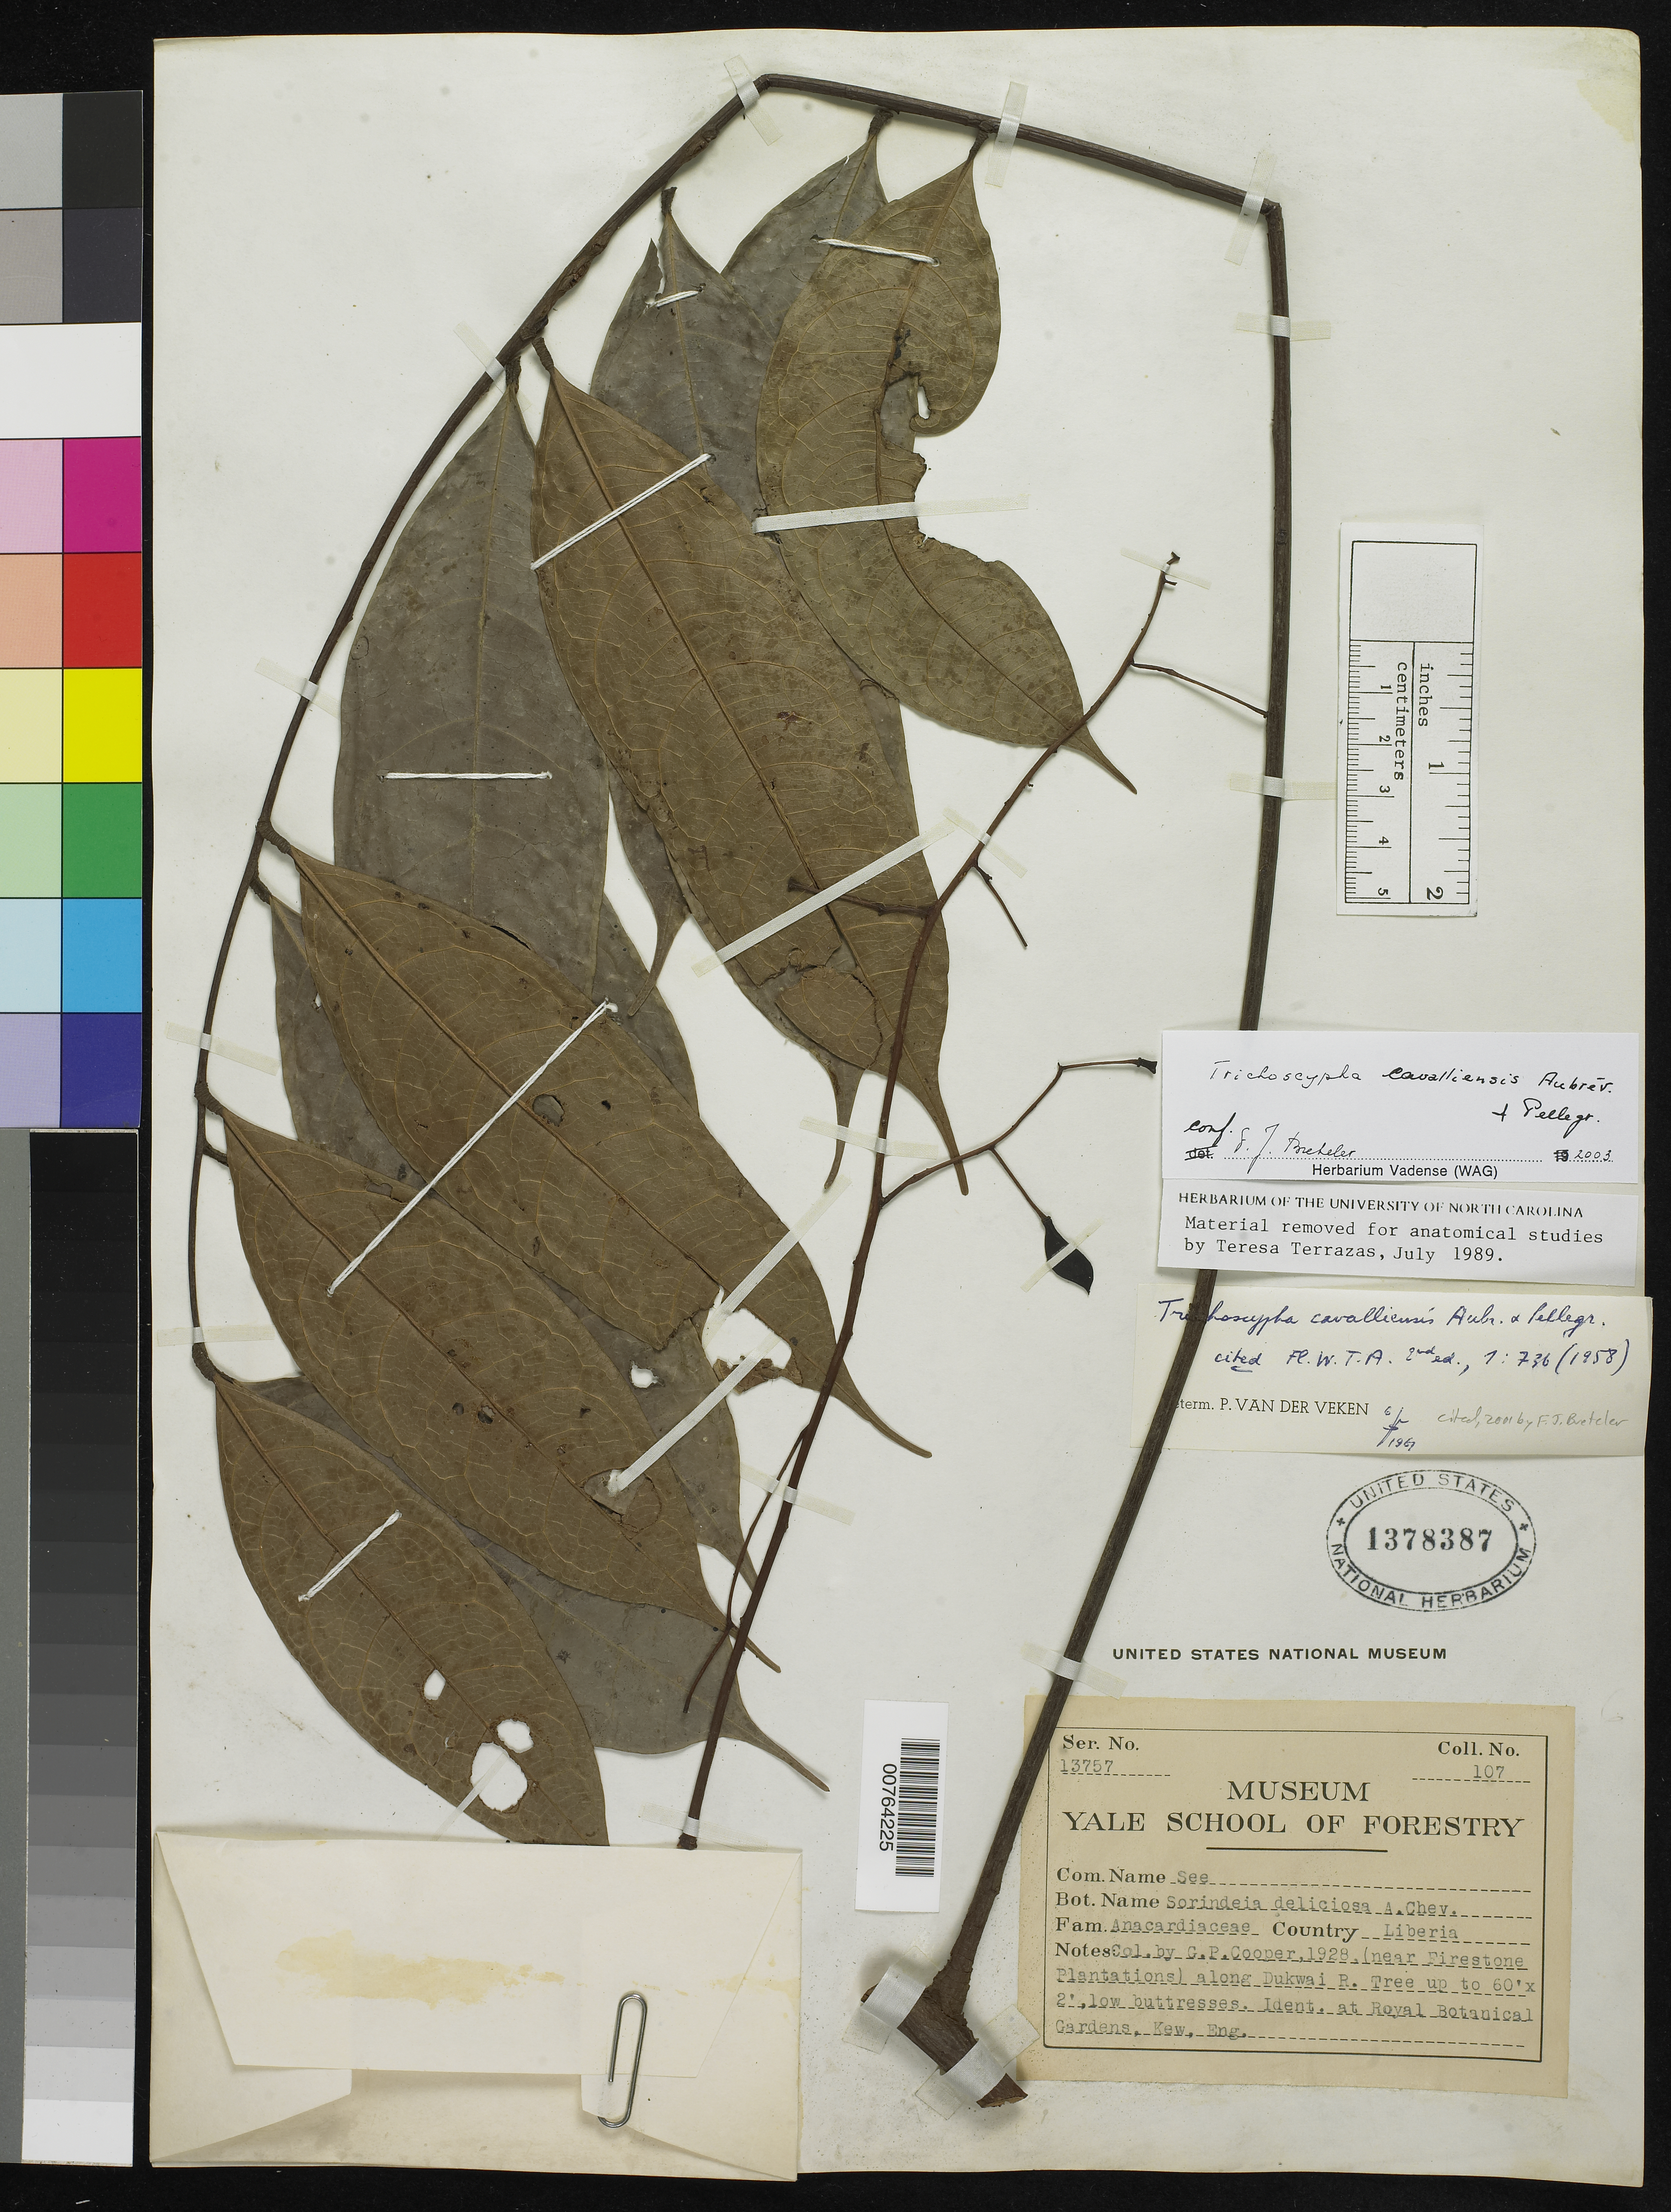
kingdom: Plantae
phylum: Tracheophyta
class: Magnoliopsida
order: Sapindales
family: Anacardiaceae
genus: Trichoscypha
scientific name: Trichoscypha cavalliensis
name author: Aubrév. & Pellegr.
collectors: G. Cooper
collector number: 107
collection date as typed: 1928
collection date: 1928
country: Liberia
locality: (near Firestone Plantations) along Dukwai River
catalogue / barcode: US 1378387